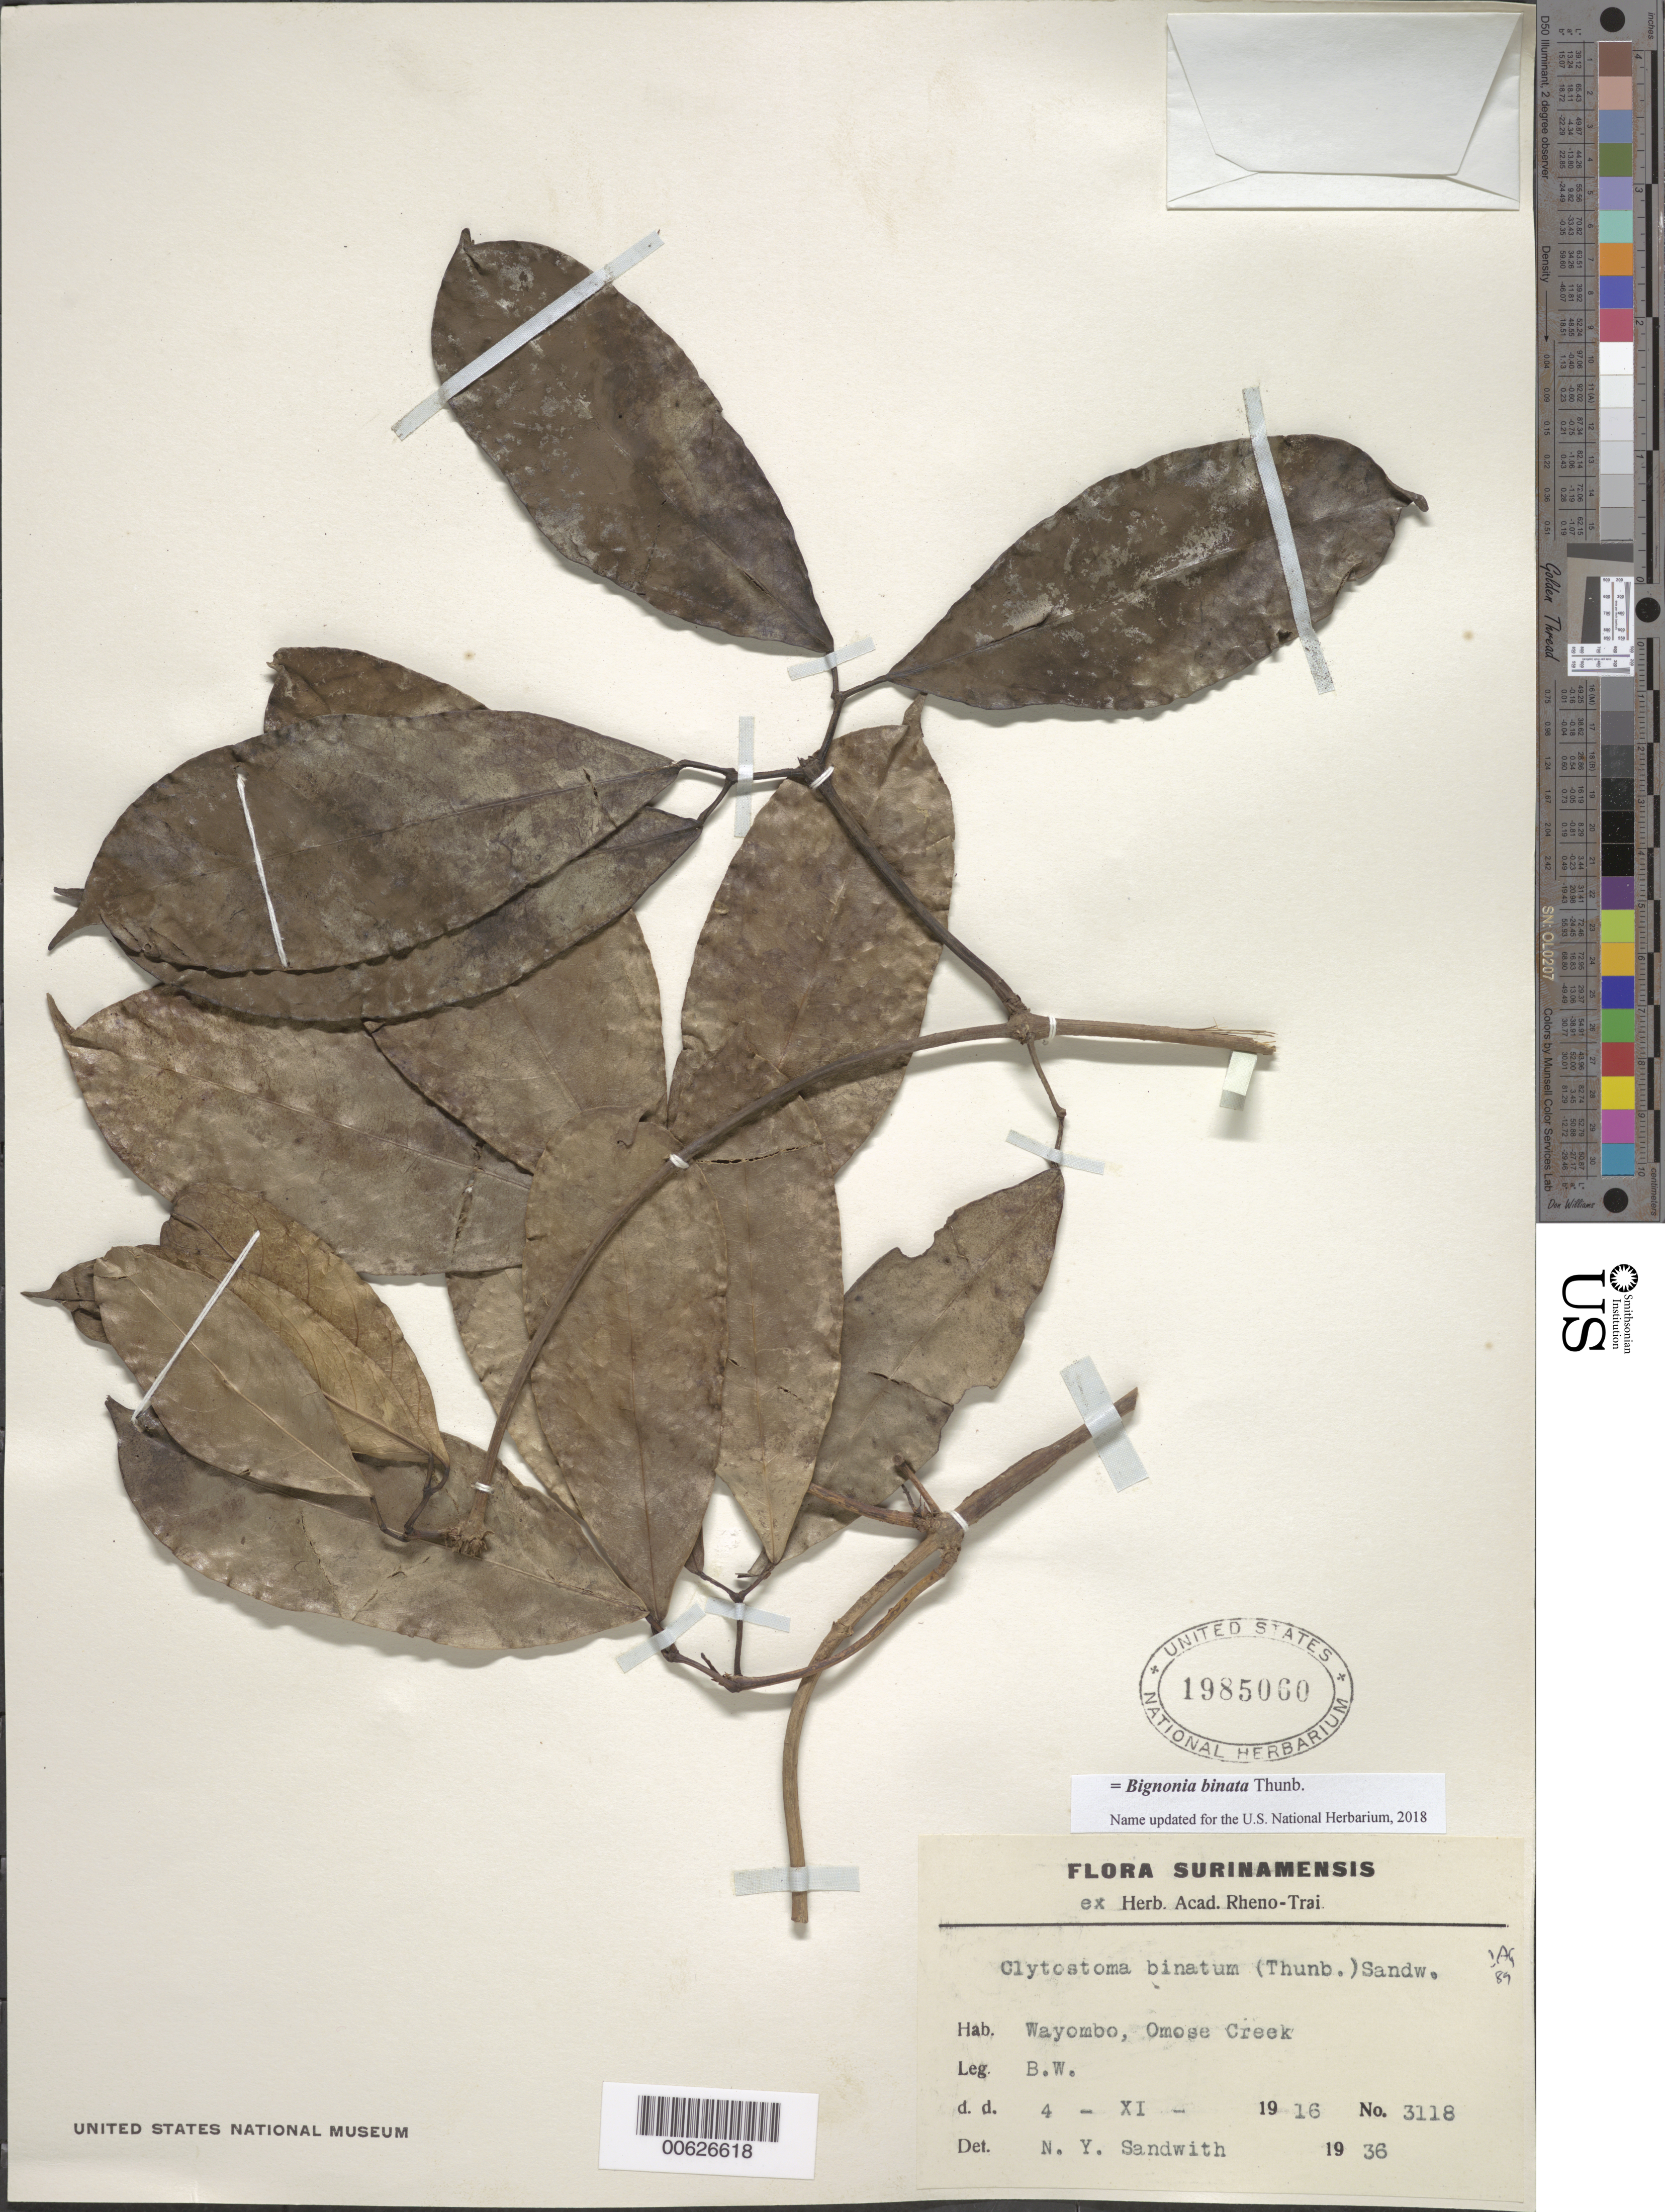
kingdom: Plantae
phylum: Tracheophyta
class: Magnoliopsida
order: Lamiales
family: Bignoniaceae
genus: Bignonia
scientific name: Bignonia binata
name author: Thunb.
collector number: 3118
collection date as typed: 4-Nov-16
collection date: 1916-11-04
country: Suriname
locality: Wayombo, Omose Creek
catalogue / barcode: US 1985060